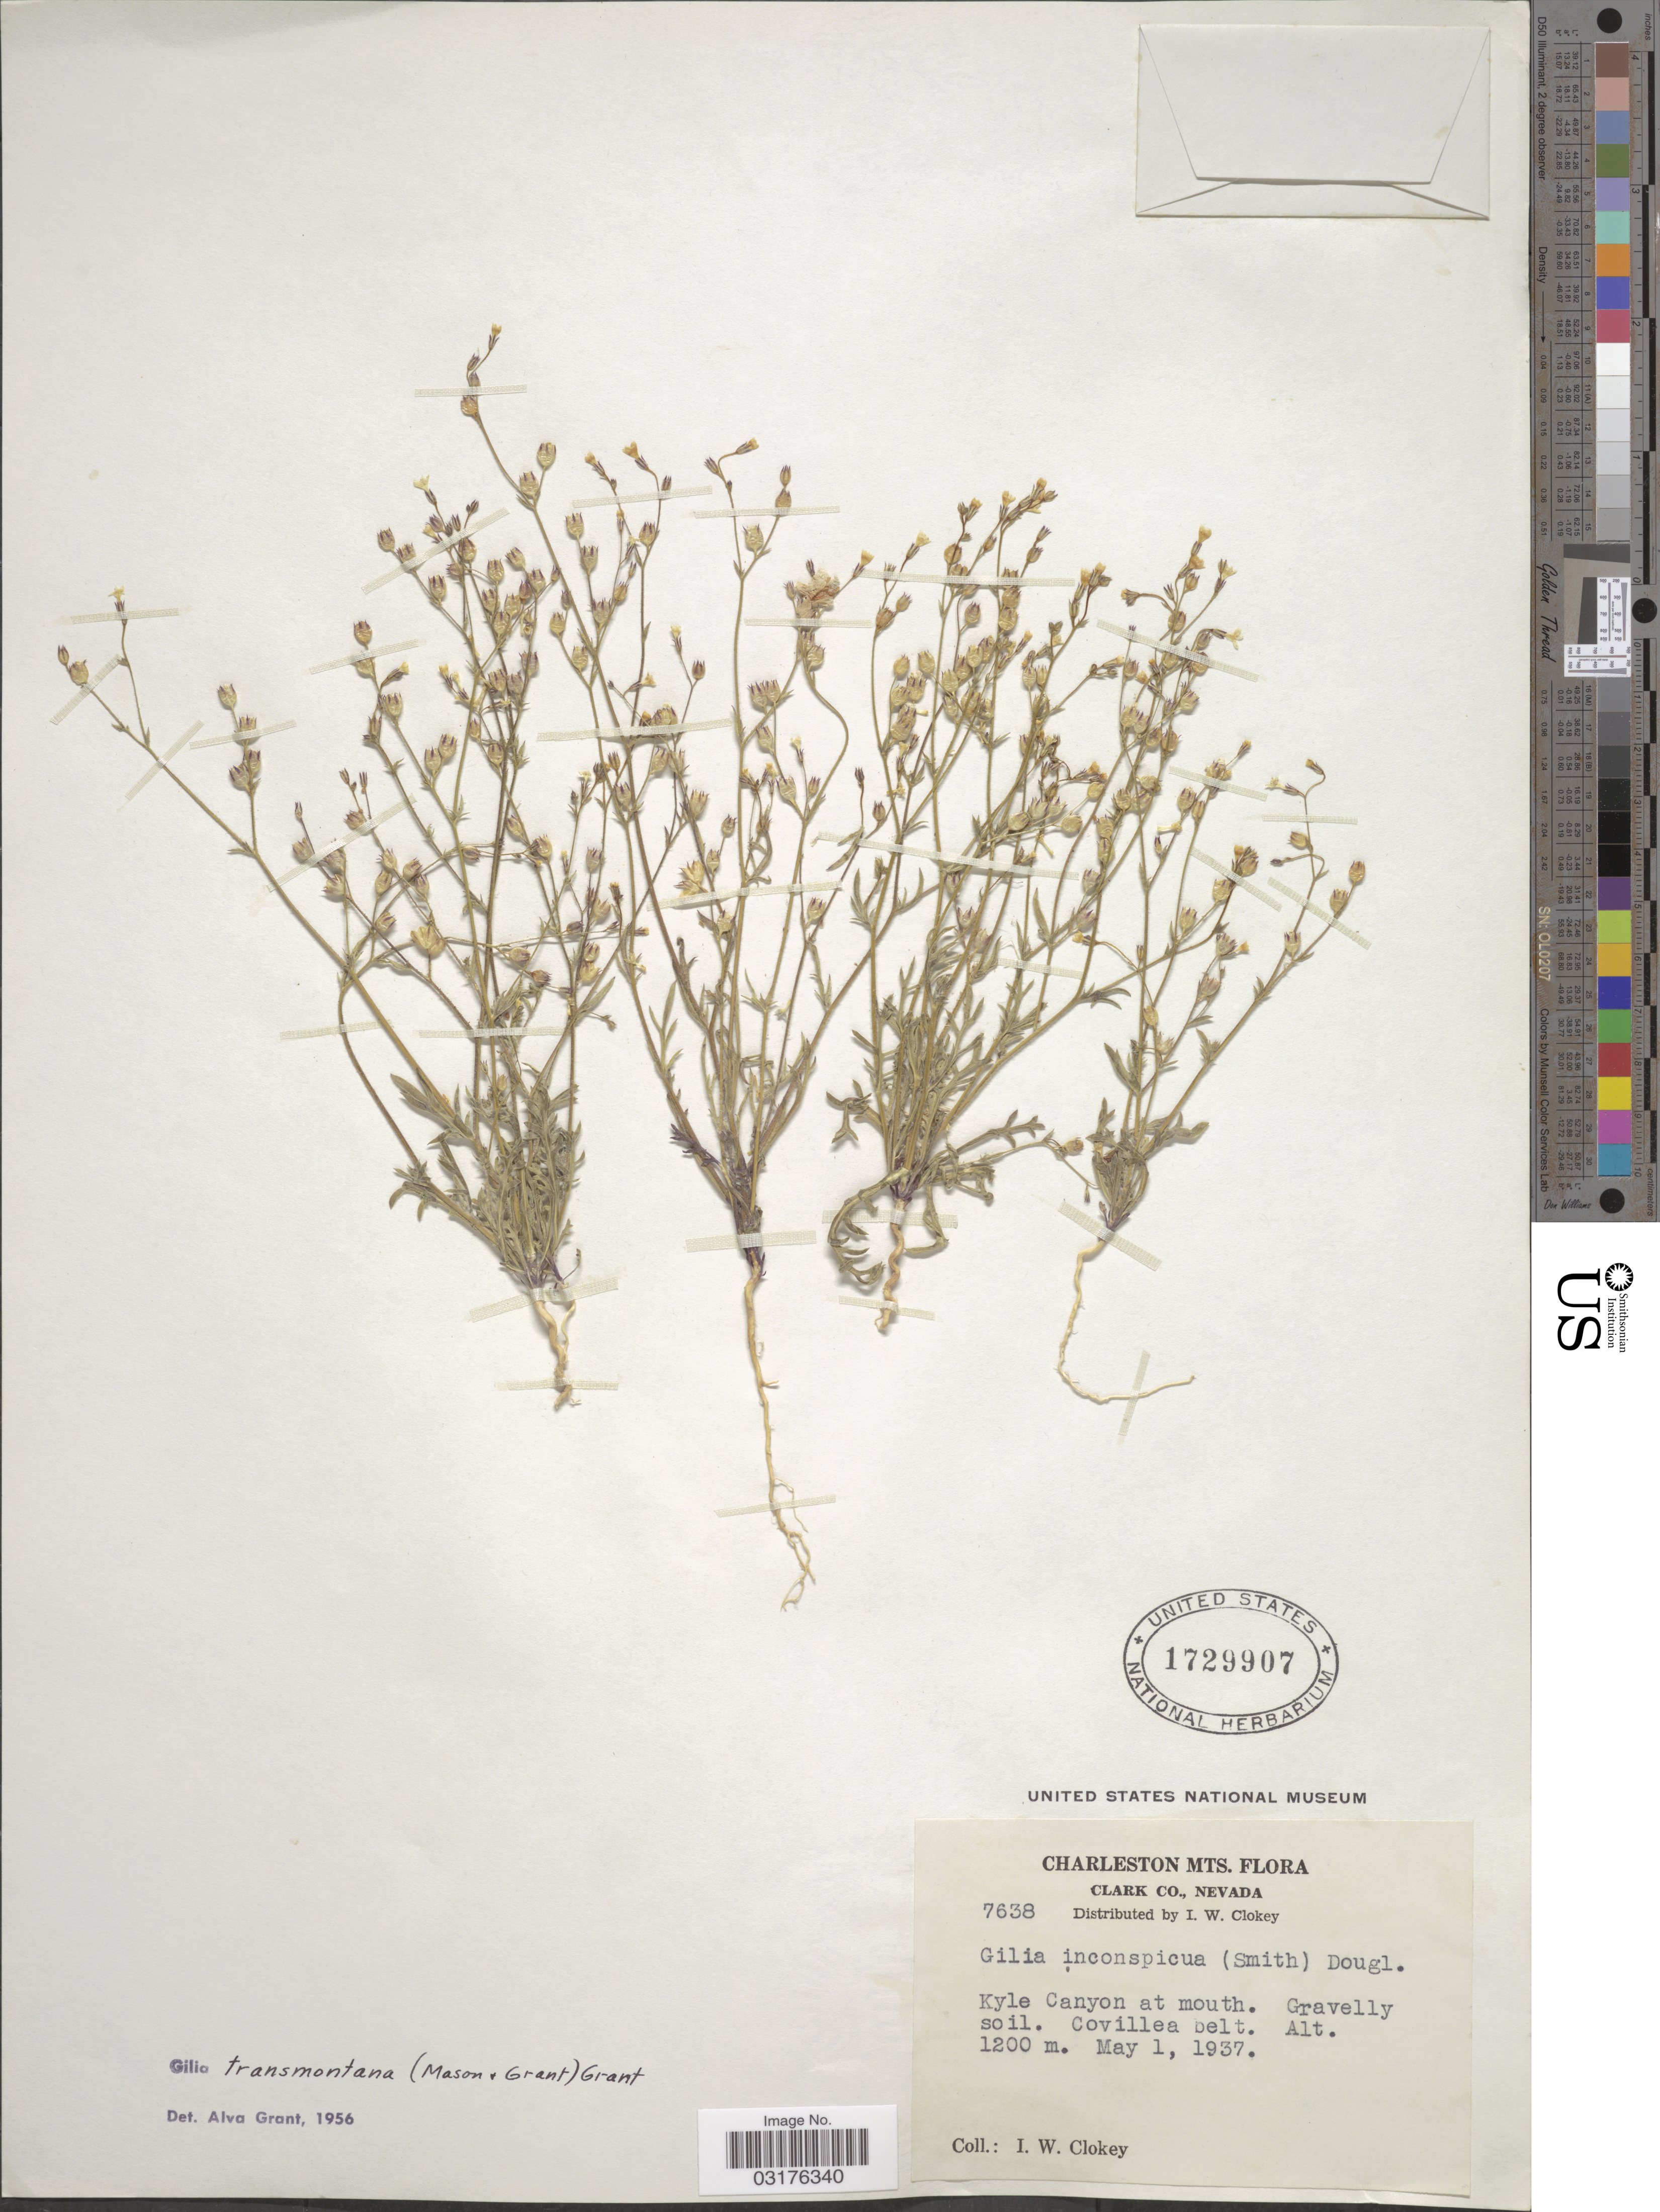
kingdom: Plantae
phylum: Tracheophyta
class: Magnoliopsida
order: Ericales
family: Polemoniaceae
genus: Gilia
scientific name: Gilia transmontana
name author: (H. Mason & A.D. Grant) A.D. Grant & V.E. Grant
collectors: I. W. Clokey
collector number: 7638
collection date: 1937-05-01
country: United States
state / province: Nevada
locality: Charleston Mts., Clark Co., Kyle Canyon at mouth.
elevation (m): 1200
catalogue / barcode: US 1729907